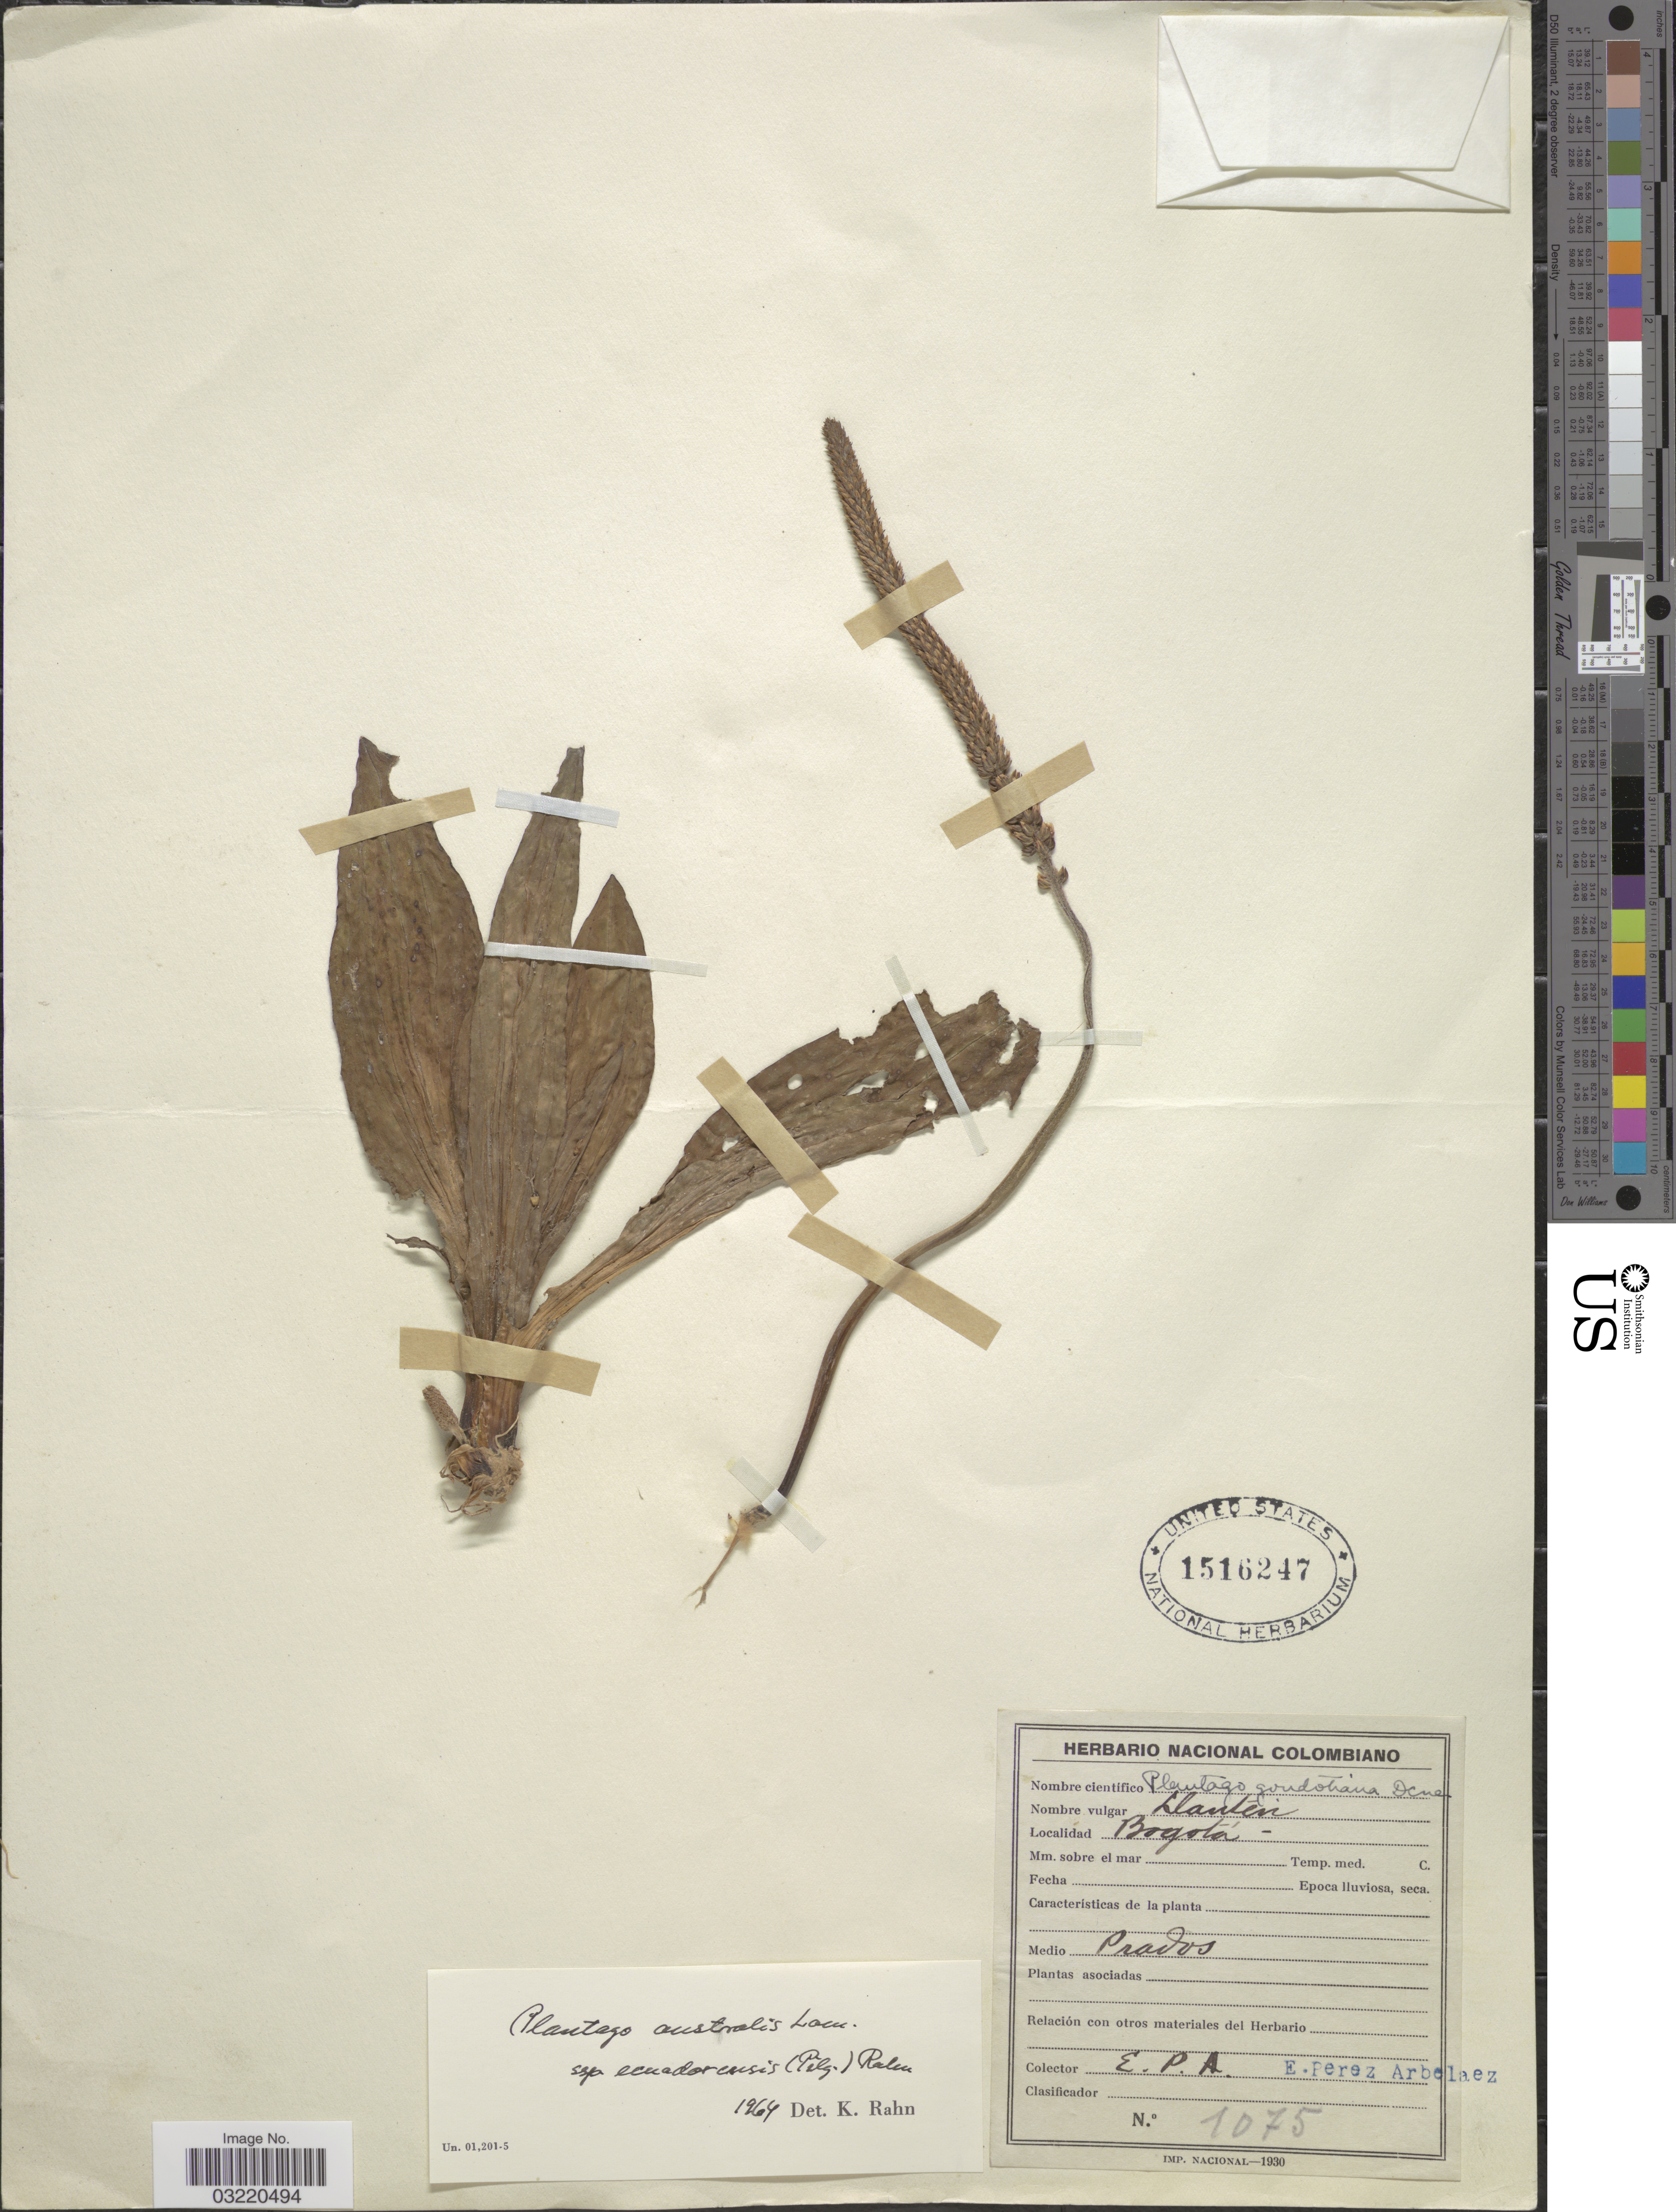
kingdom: Plantae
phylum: Tracheophyta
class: Magnoliopsida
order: Lamiales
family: Plantaginaceae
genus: Plantago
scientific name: Plantago australis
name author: Lam.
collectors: E. Pérez Arbeláez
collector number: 1075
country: Colombia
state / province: Bogota D.C.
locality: Bogotá.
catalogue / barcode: US 1516247